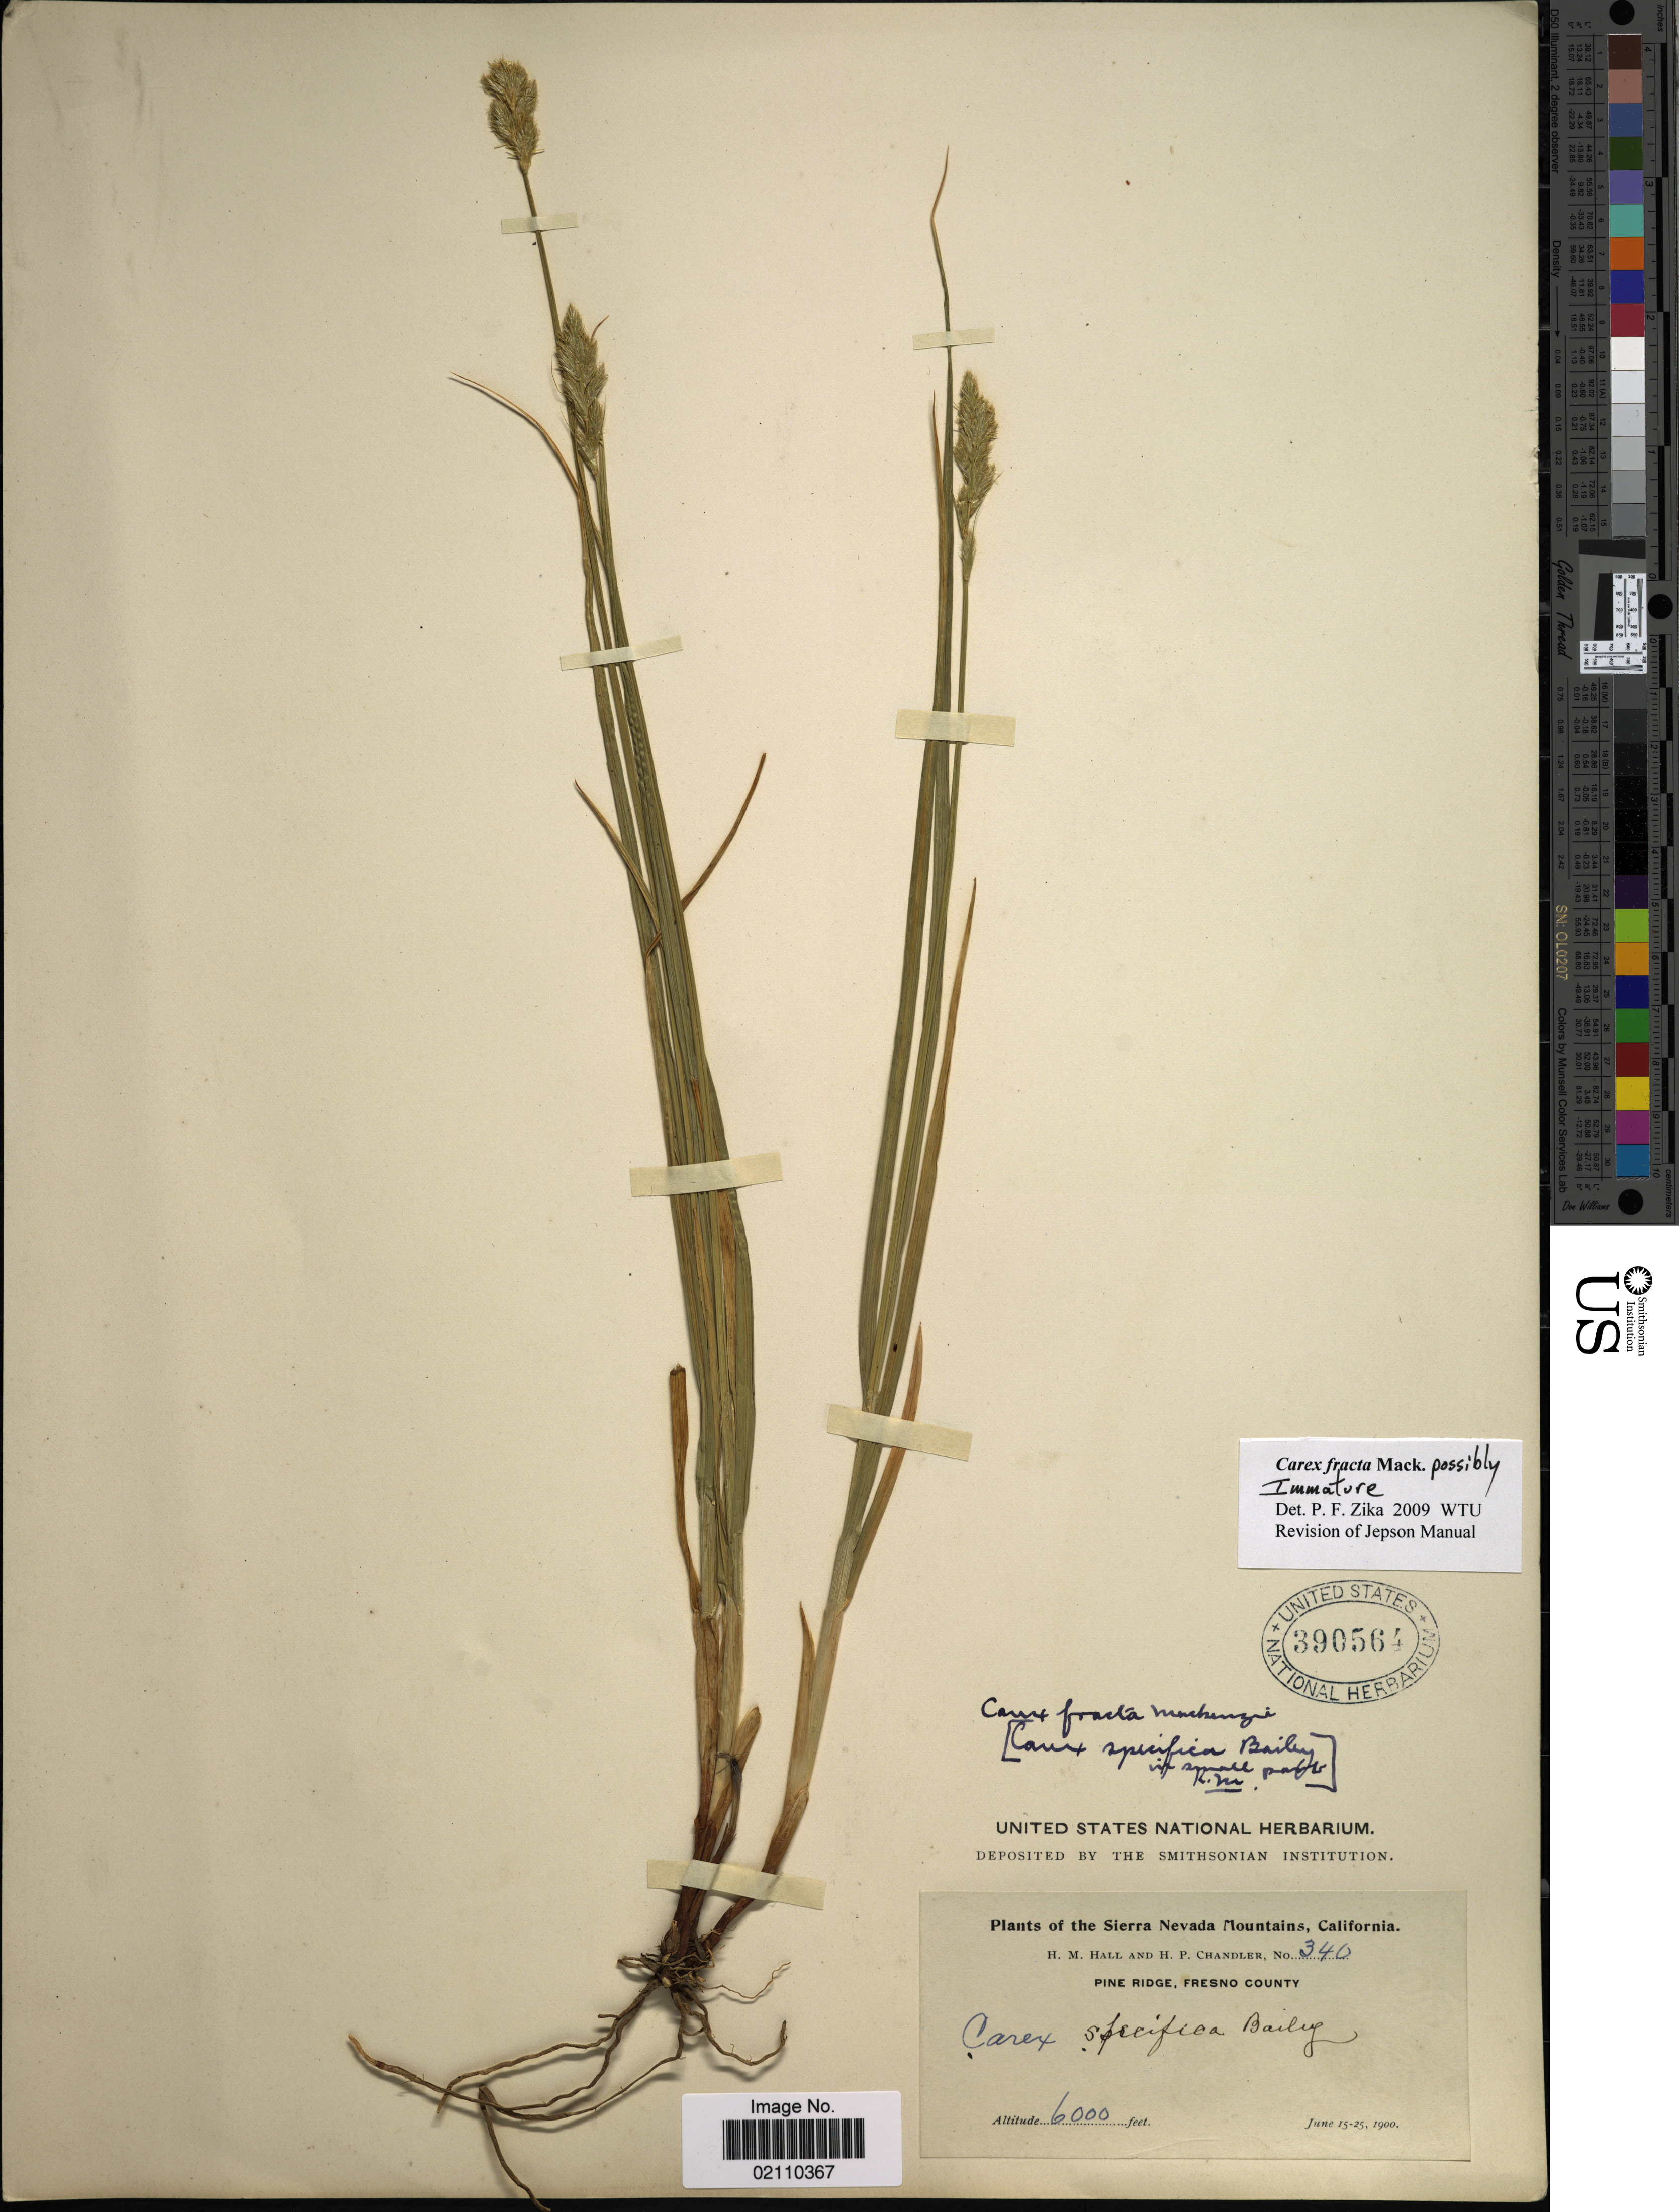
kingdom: Plantae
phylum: Tracheophyta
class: Liliopsida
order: Poales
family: Cyperaceae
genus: Carex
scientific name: Carex fracta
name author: Mack.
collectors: H. M. Hall & H. Chandler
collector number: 340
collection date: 1900-06-15/1900-06-25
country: United States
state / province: California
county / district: Fresno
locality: Sierra Nevada Mountains, Pine Ridge, Fresno County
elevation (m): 1829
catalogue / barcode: US 390564